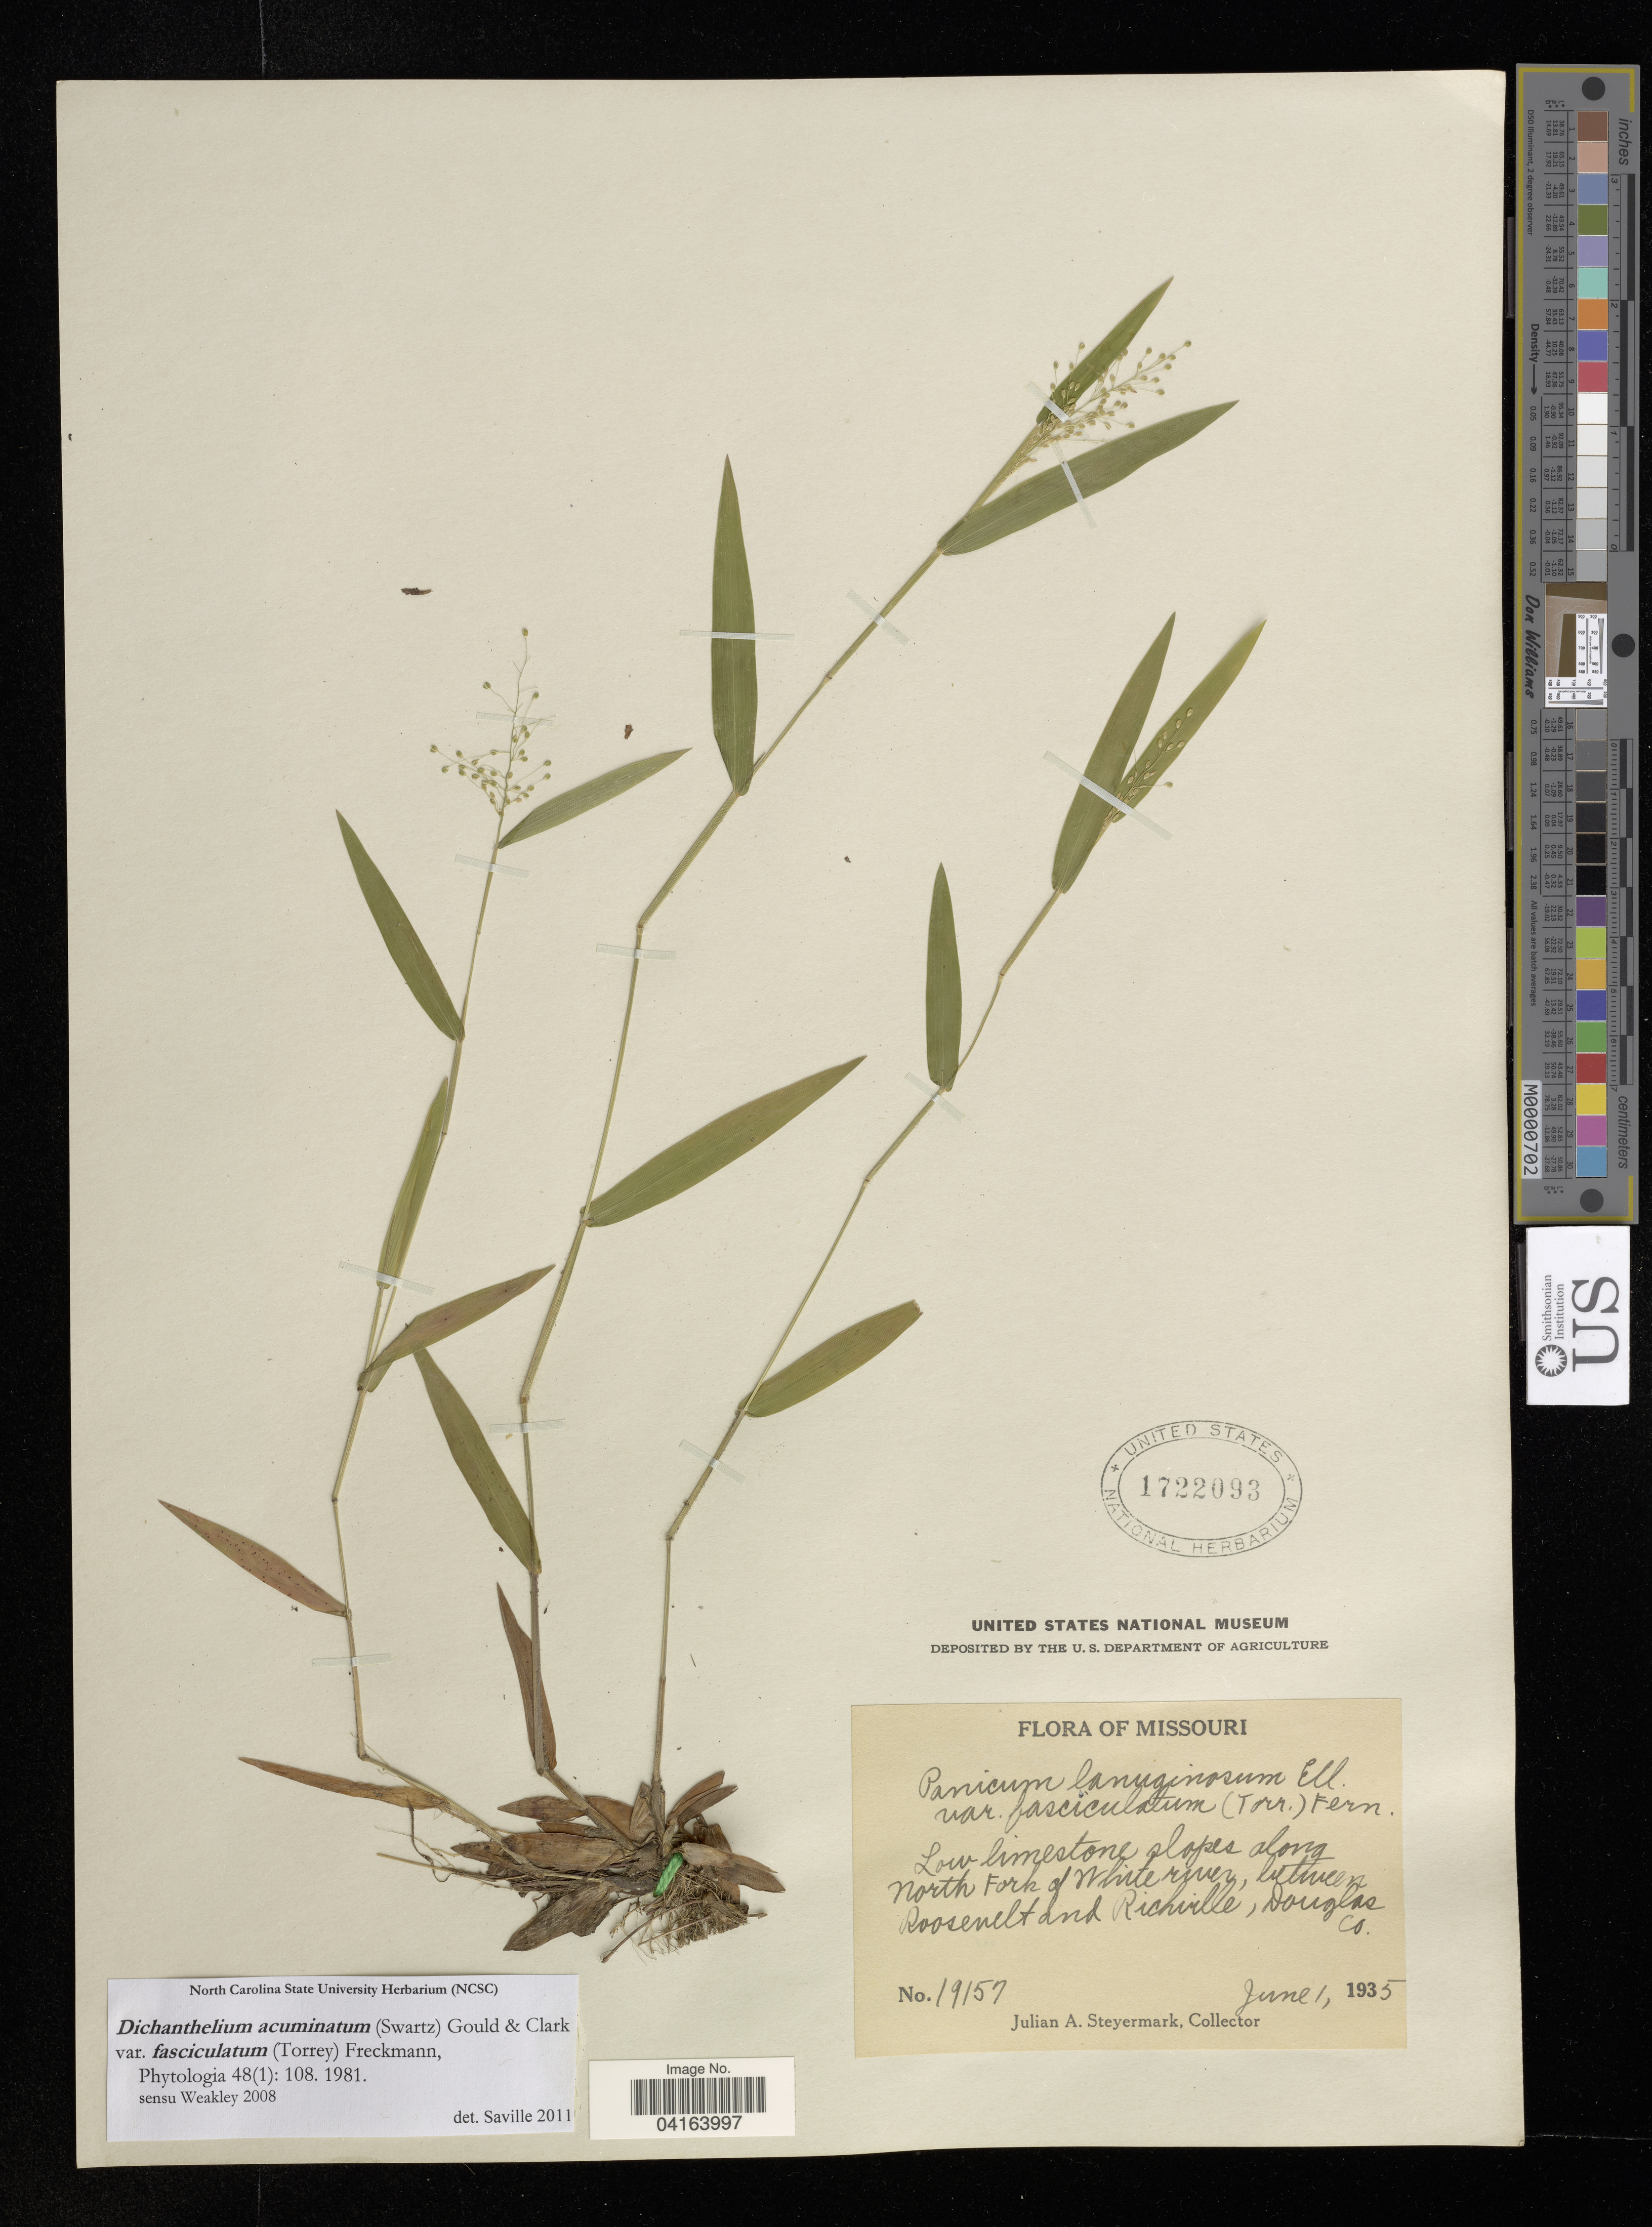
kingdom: Plantae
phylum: Tracheophyta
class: Liliopsida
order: Poales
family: Poaceae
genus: Dichanthelium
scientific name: Dichanthelium acuminatum var. fasciculatum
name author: (Torr.) Freckmann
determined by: Saville, A. C., (NCSC), North Carolina State University (UNITED STATES)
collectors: J. Steyermark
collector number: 19157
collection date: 1935-06-01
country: United States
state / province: Missouri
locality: Along north Fork of White river, between Roosevelt and Richville, Douglas Co.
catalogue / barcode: US 1722093